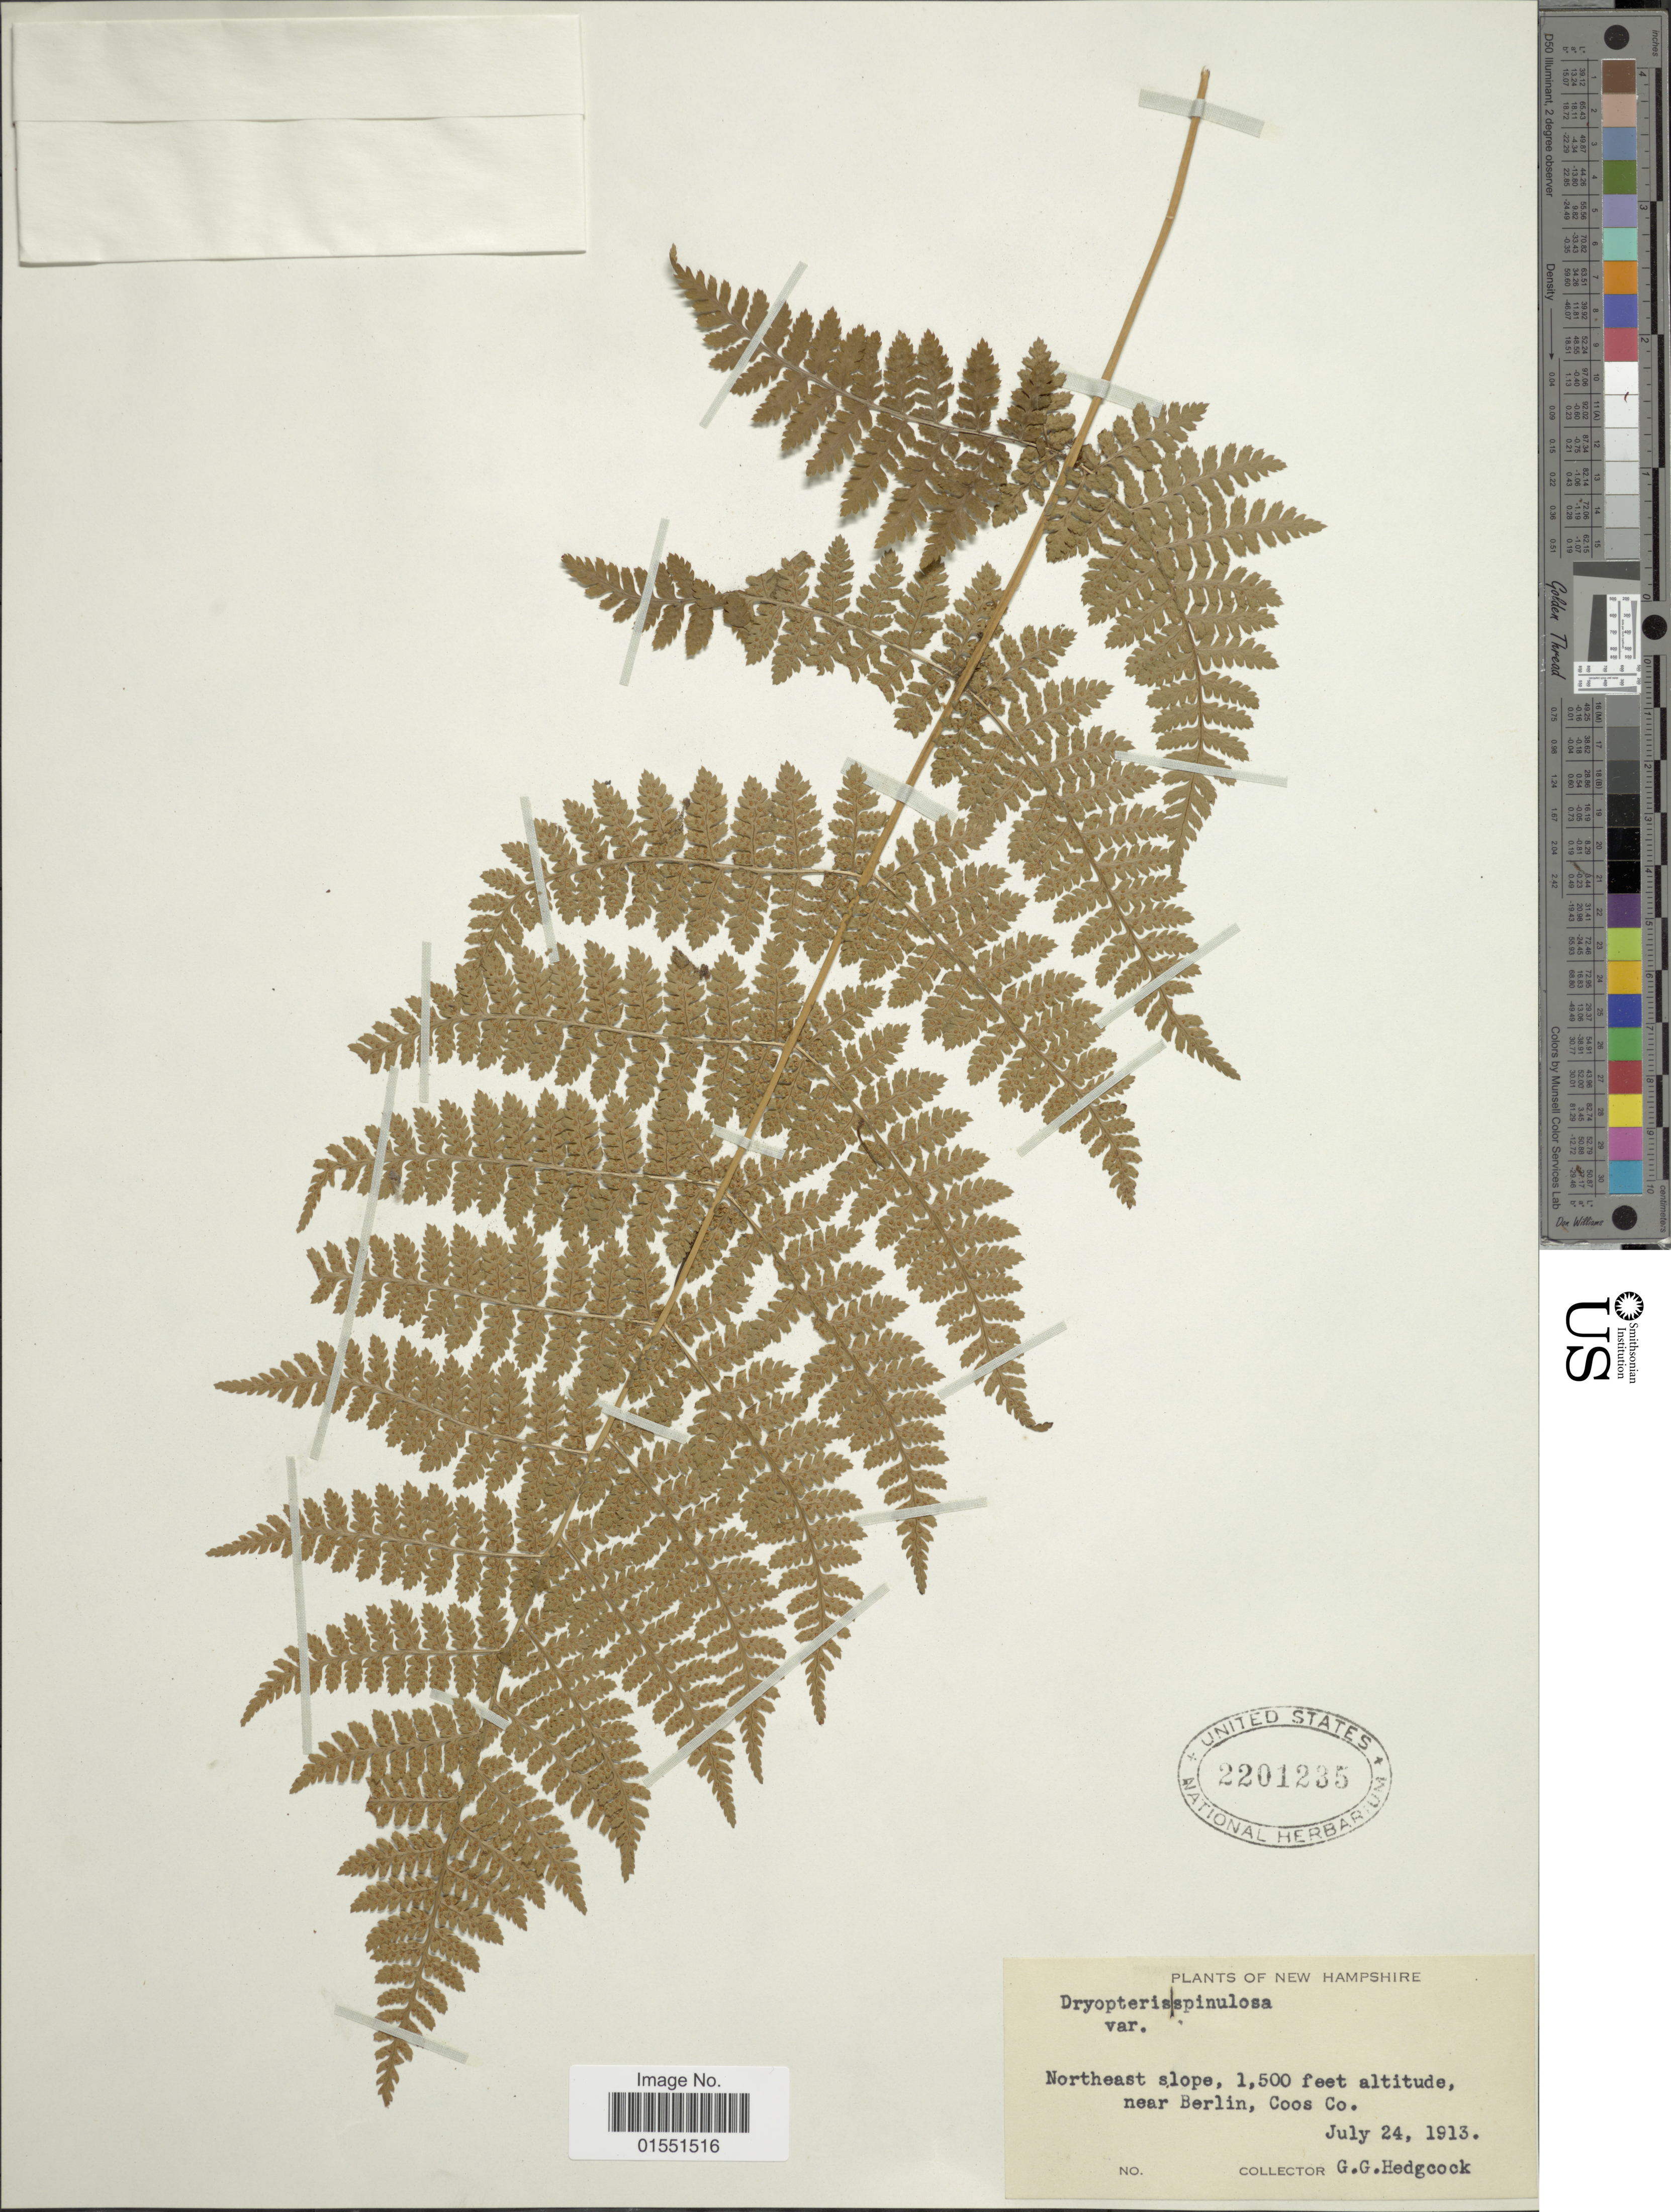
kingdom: Plantae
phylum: Tracheophyta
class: Polypodiopsida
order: Polypodiales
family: Dryopteridaceae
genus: Dryopteris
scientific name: Dryopteris intermedia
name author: (Muhl.) A. Gray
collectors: G. Hedgcock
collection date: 1913-07-24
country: United States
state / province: New Hampshire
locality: Northeast slope. Near Berlin, Coos Co.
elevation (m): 457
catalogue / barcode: US 2201235